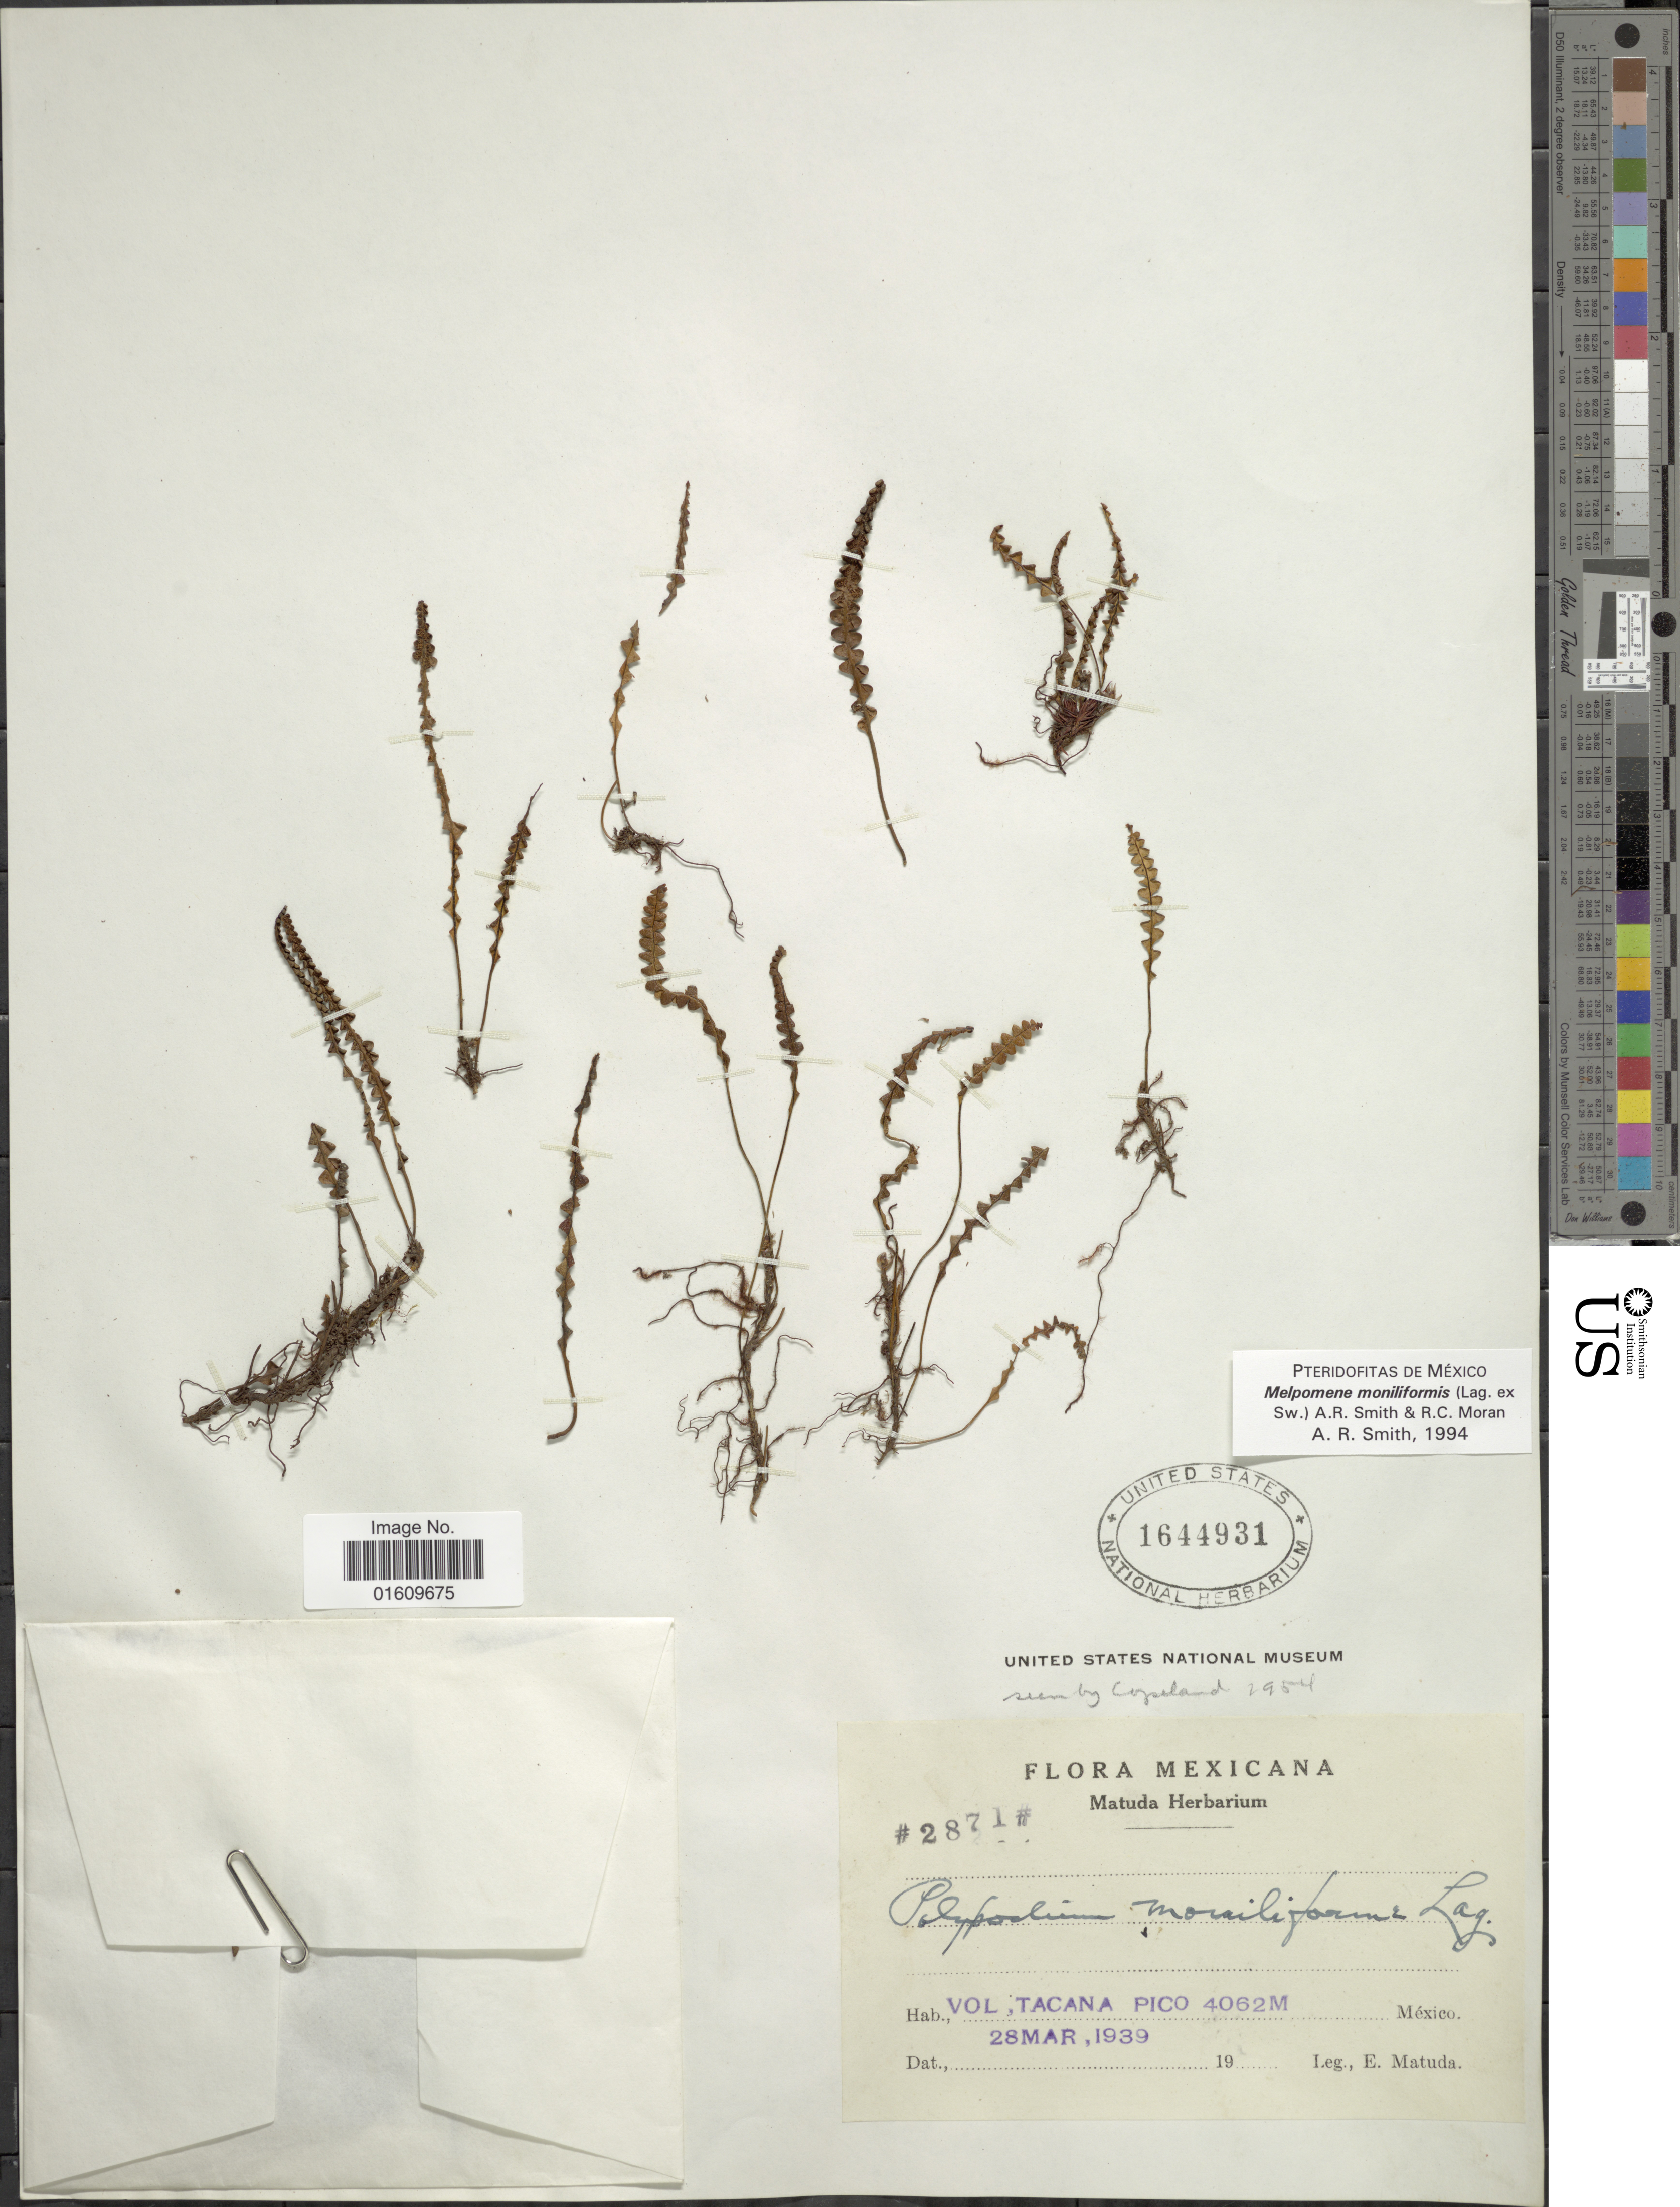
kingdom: Plantae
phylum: Tracheophyta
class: Polypodiopsida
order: Polypodiales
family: Polypodiaceae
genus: Melpomene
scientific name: Melpomene moniliformis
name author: (Lag. ex Sw.) A.R. Sm. & R.C. Moran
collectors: E. Matuda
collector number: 2871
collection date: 1939-03-28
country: Mexico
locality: Vol, Tacana Pico.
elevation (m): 4062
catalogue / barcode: US 1644931